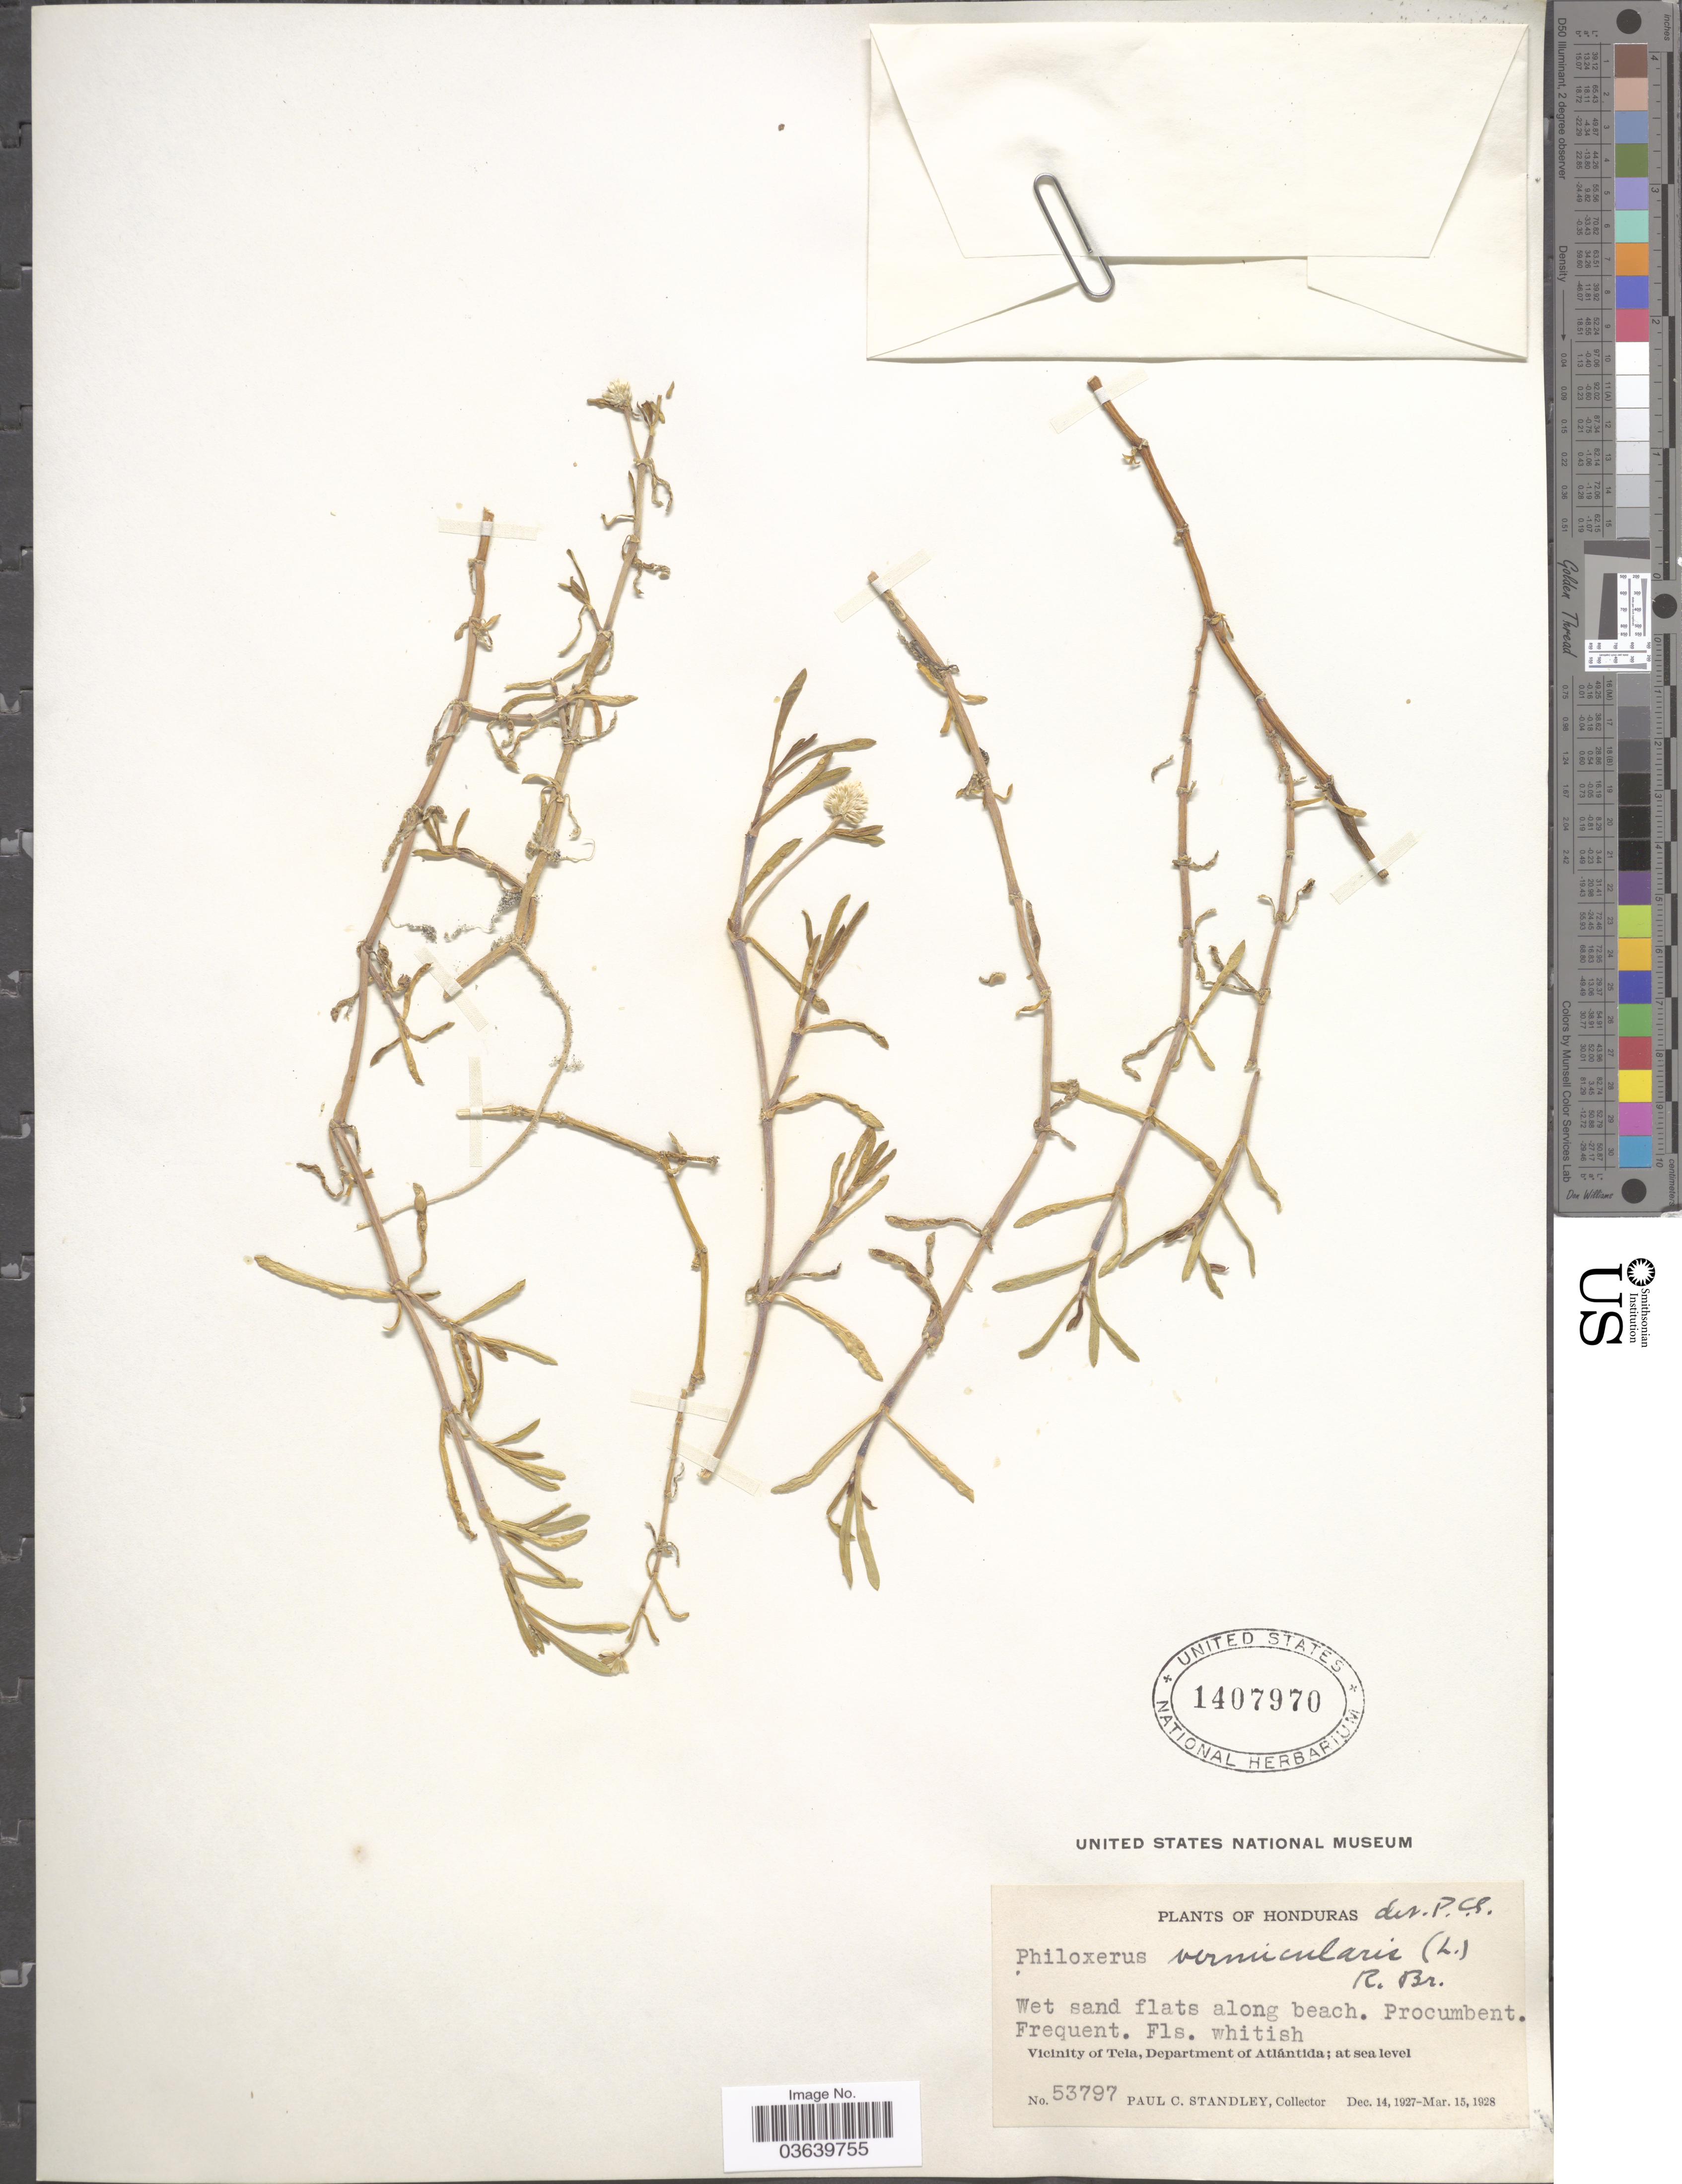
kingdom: Plantae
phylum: Tracheophyta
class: Magnoliopsida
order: Caryophyllales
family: Amaranthaceae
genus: Gomphrena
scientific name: Gomphrena vermicularis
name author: L.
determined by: Strong, Mark T., (BOT), Smithsonian Institution - National Museum of Natural History (UNITED STATES)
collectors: P. C. Standley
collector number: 53797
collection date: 1927-12-14/1928-03-15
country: Honduras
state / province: Atlántida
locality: Vicinity of Tela, Department of Atlántida.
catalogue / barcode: US 1407970